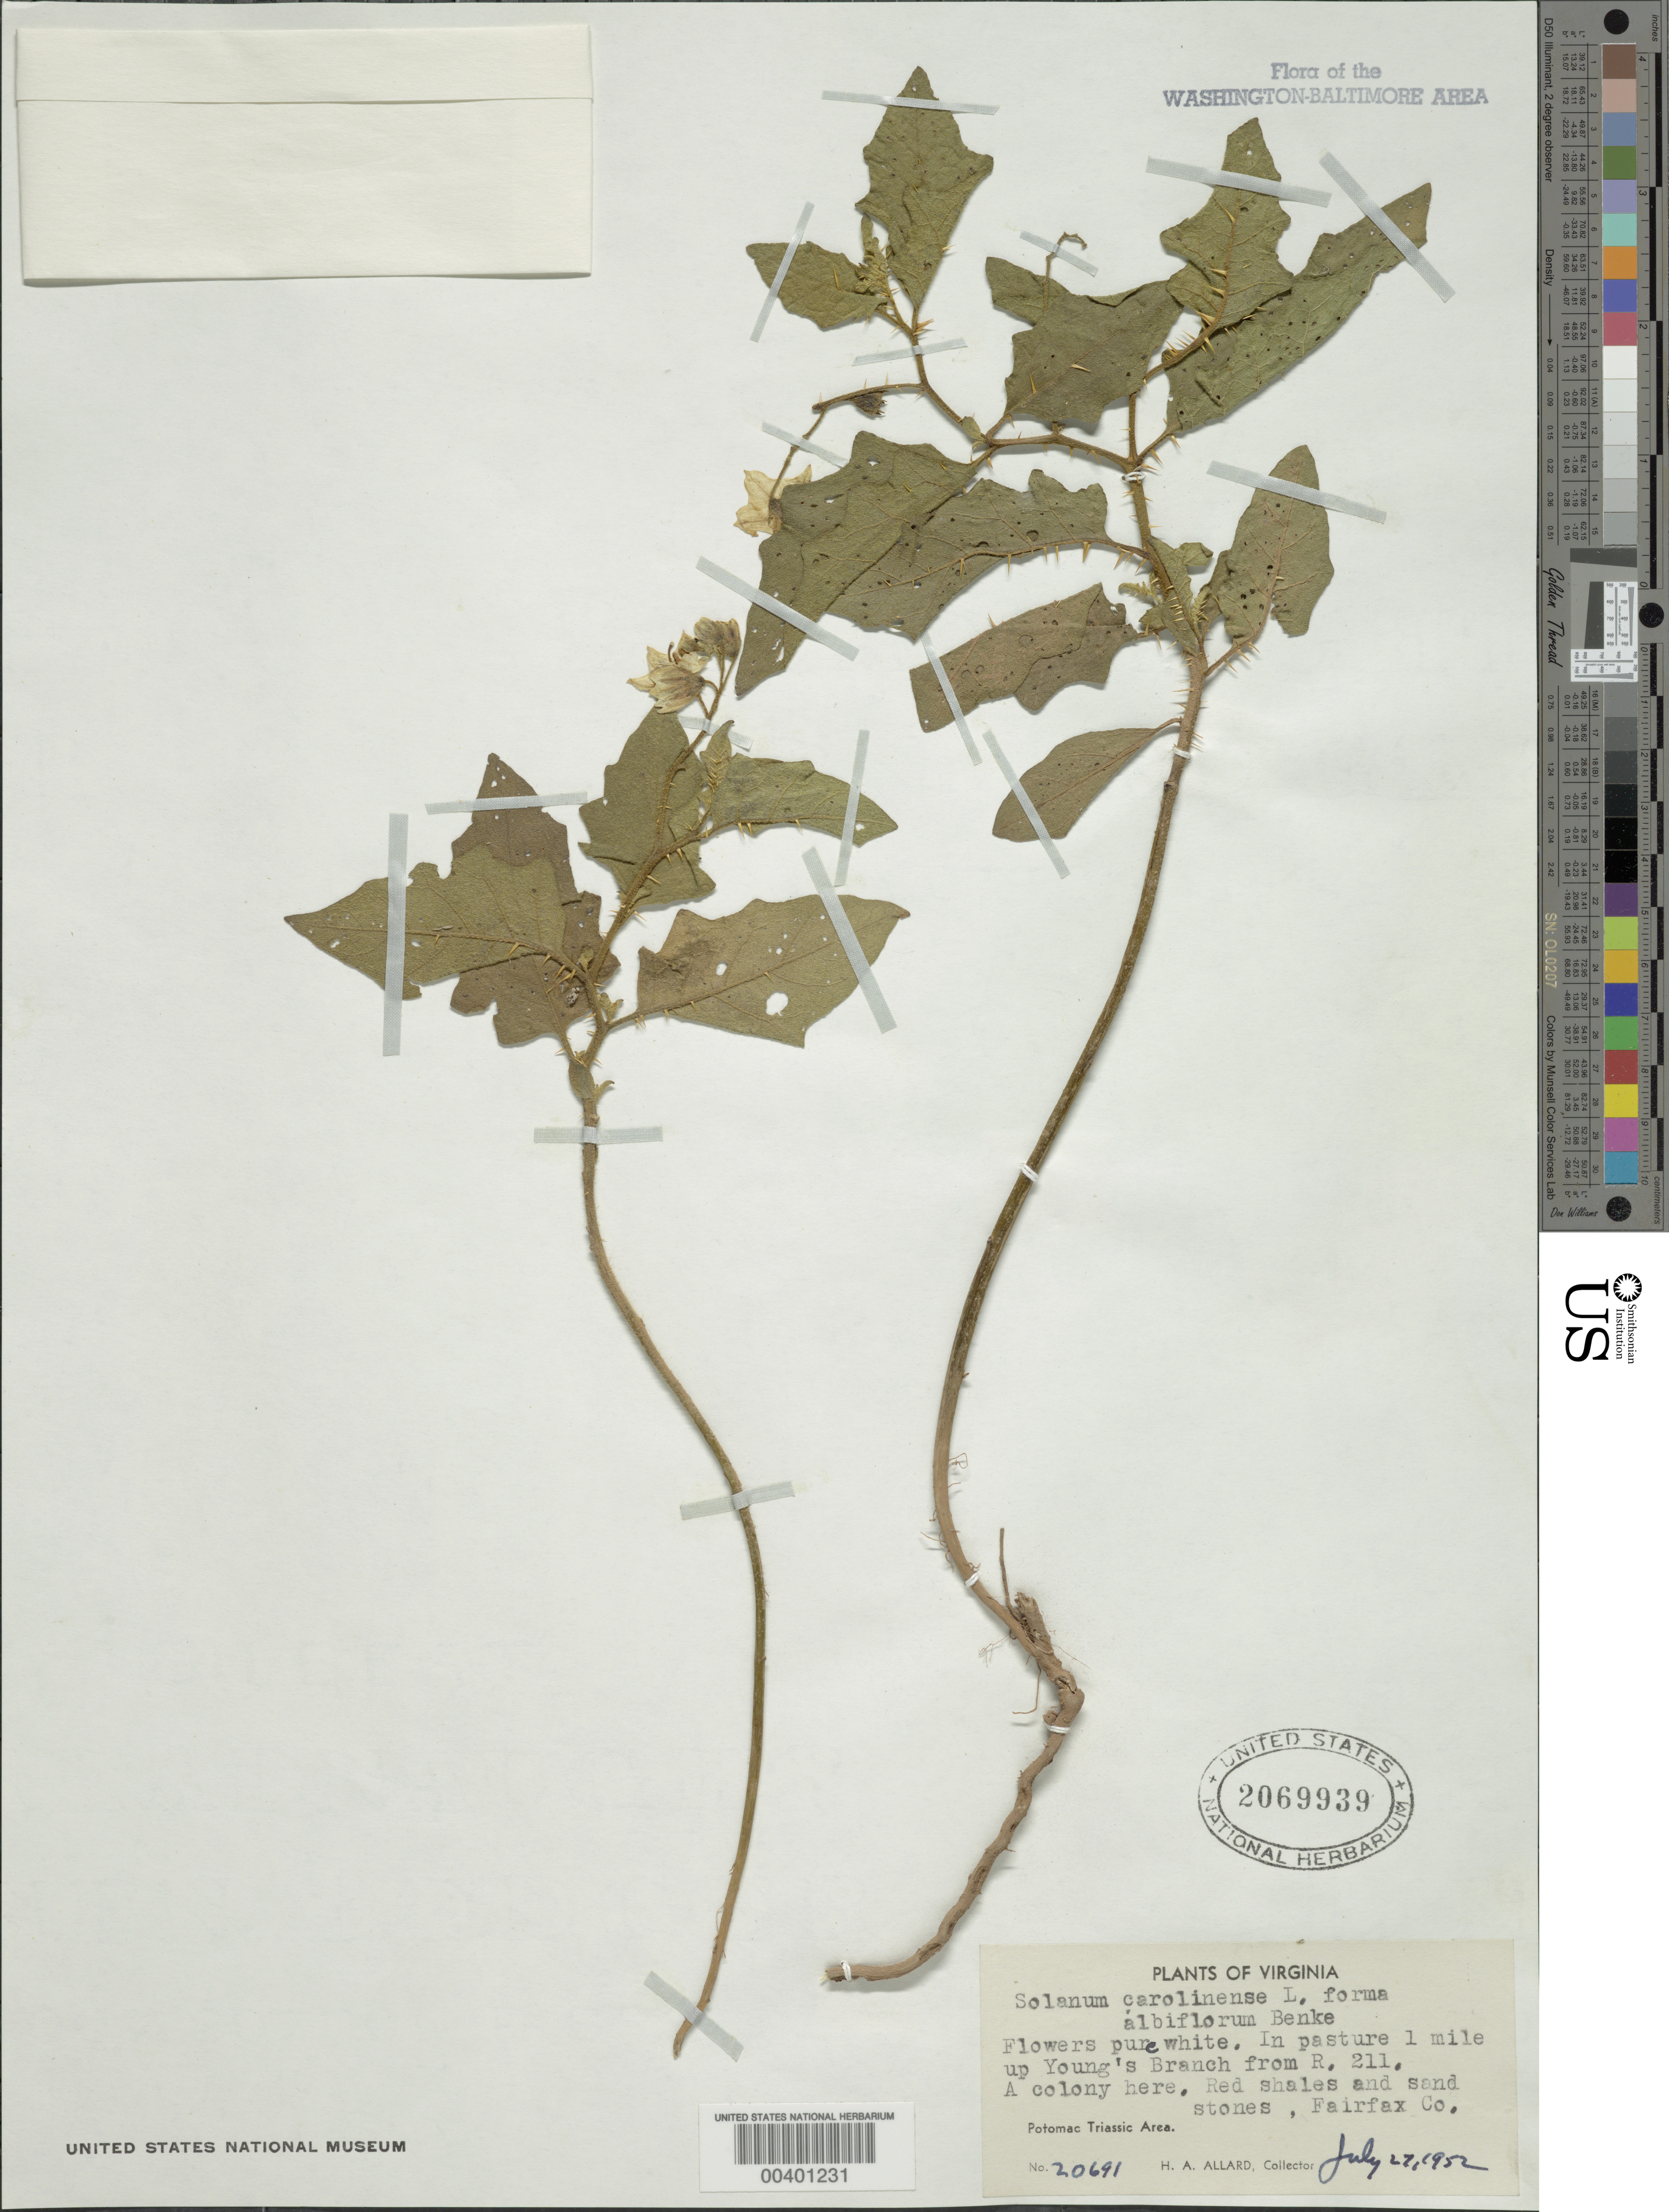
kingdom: Plantae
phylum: Tracheophyta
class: Magnoliopsida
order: Solanales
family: Solanaceae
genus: Solanum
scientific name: Solanum carolinense f. albiflorum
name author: (Kuntze) Benke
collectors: H. A. Allard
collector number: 20691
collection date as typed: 27 Jul 1952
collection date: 1952-07-27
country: United States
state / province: Virginia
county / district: Fairfax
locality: Pasture on Youngs Branch near Route 211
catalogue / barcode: US 2069939